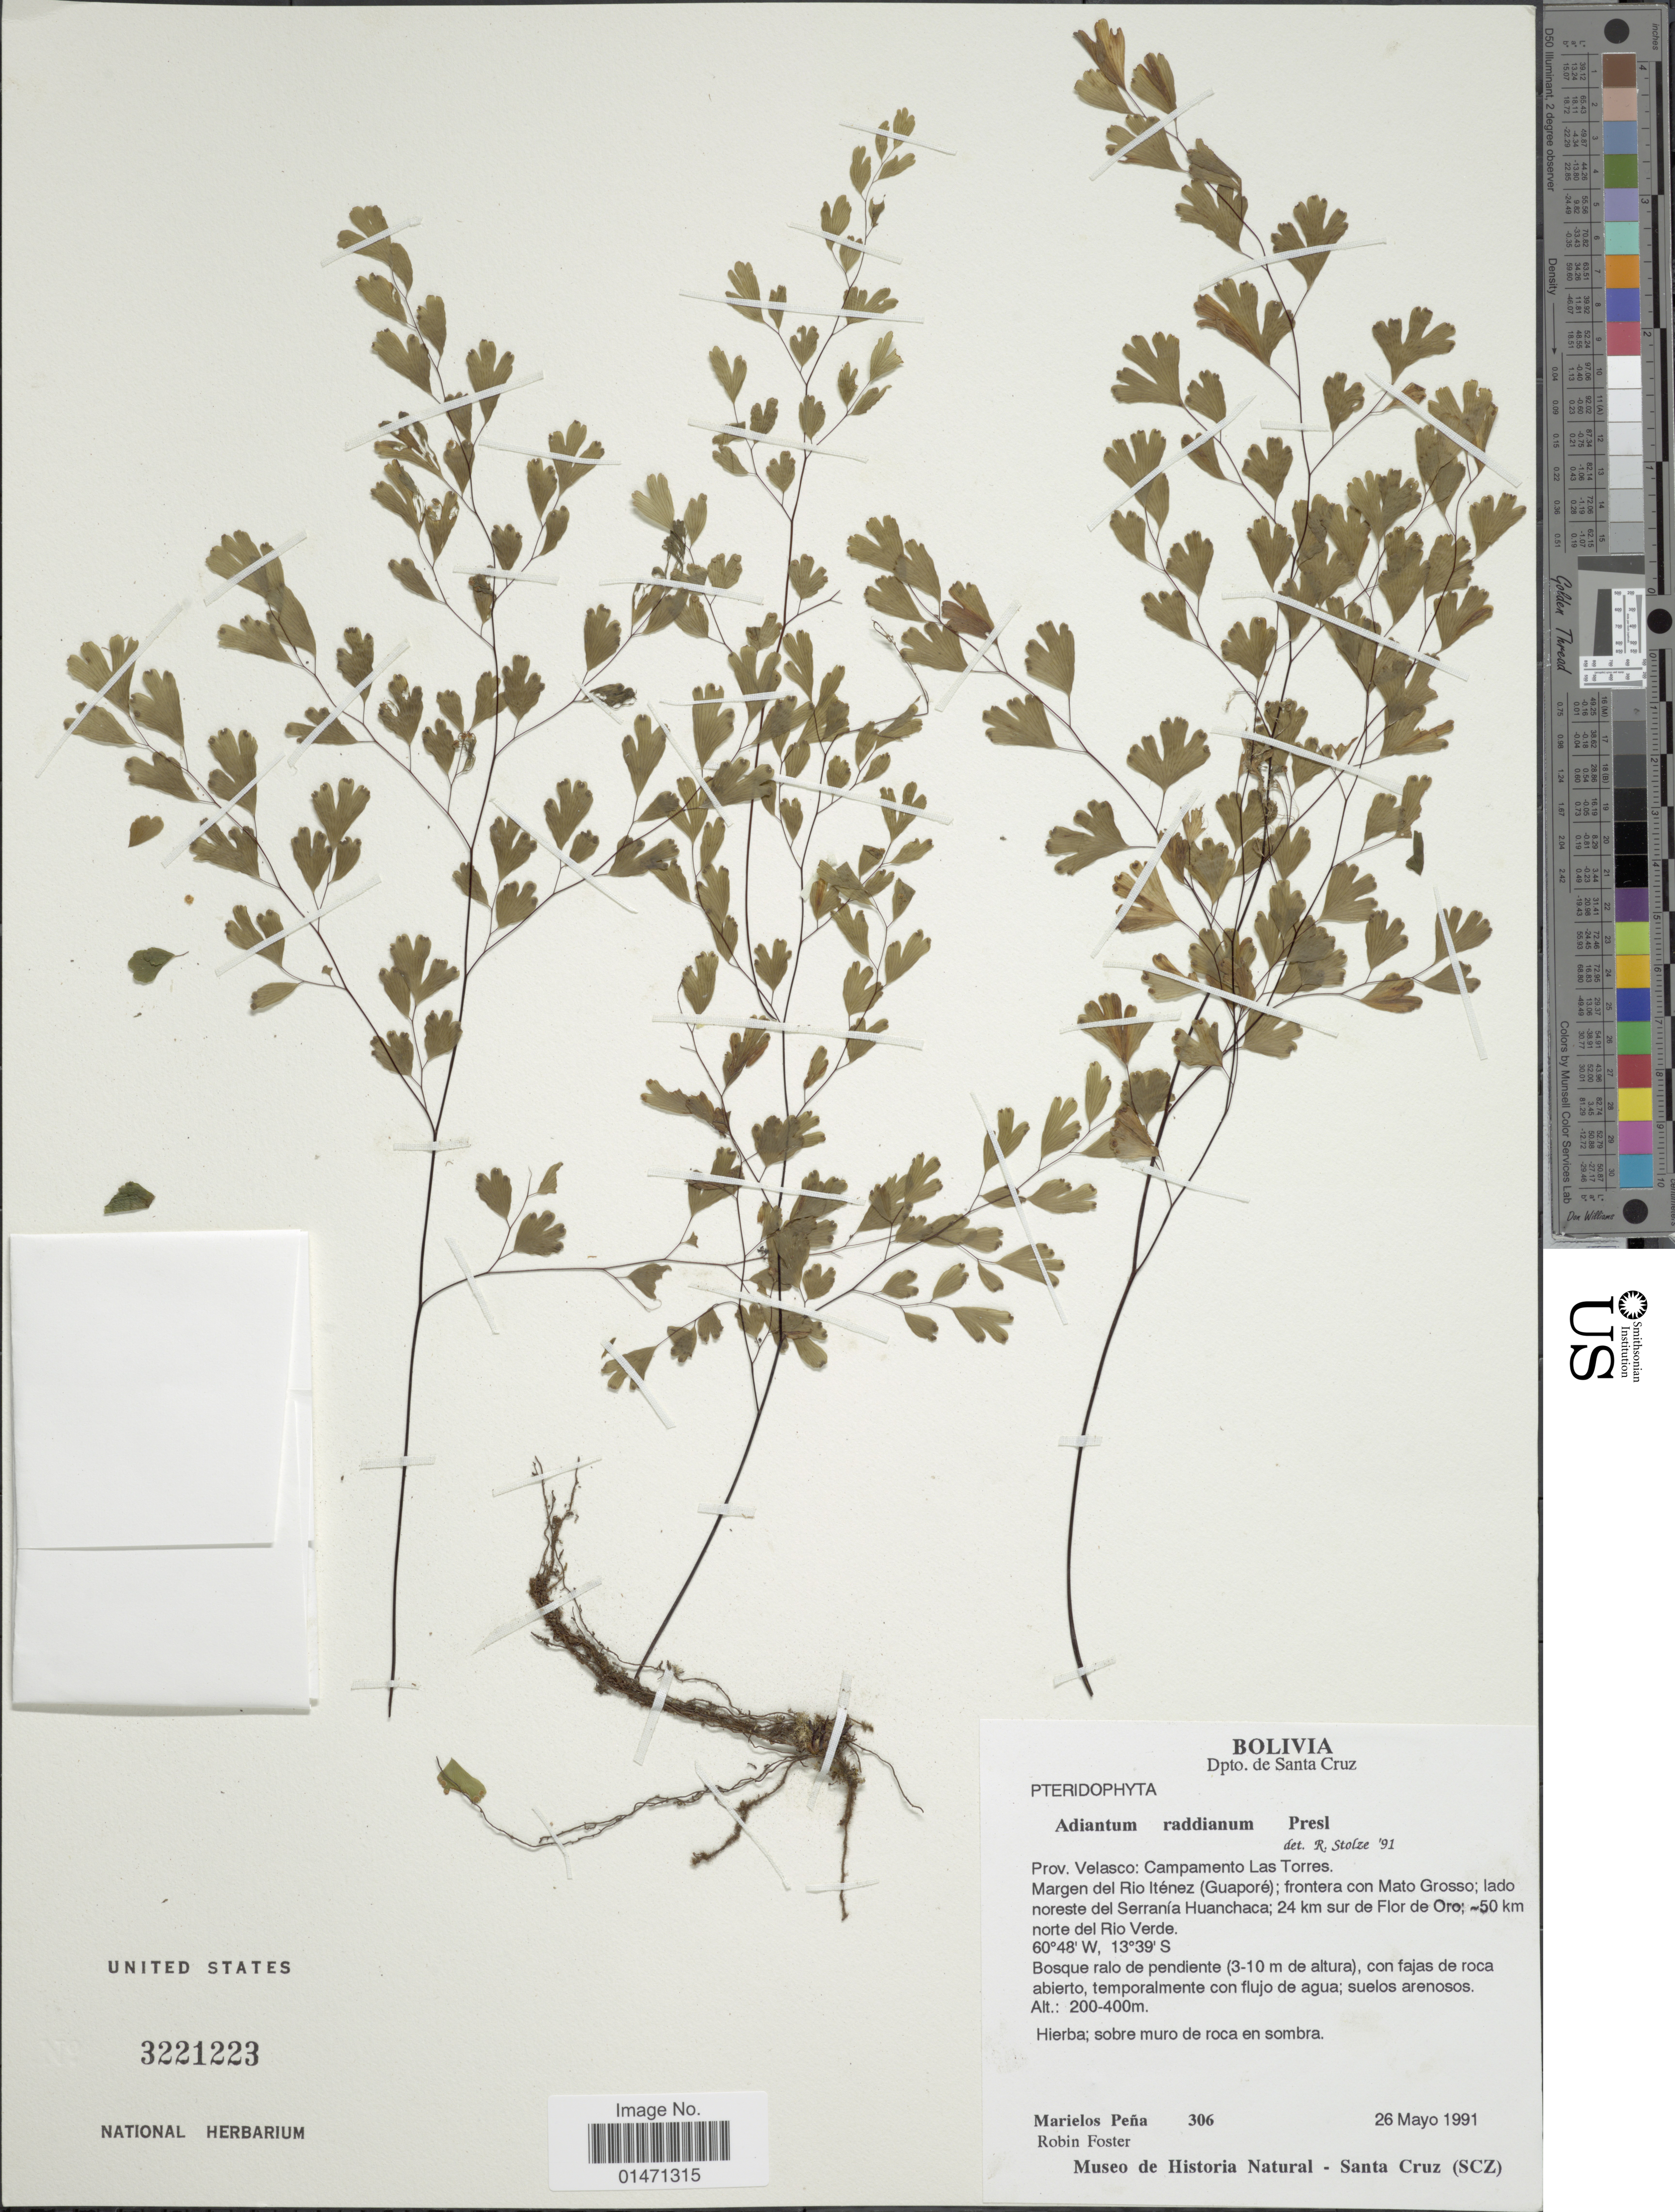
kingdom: Plantae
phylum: Tracheophyta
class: Polypodiopsida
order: Polypodiales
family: Pteridaceae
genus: Adiantum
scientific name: Adiantum raddianum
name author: C. Presl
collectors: M. Peña & R. Foster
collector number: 306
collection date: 1991-05-26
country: Bolivia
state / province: Santa Cruz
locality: Dpto. de Santa Cruz, Prov. Velasco: Campamento Las Torres, Margen del Rio Iténez(Guaporé); frontera con Mato Grosso; lado noreste del Serrania Huanchaca; 24km sur de Flor de Oro; 50km norte del Rio Verde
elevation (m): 200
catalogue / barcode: US 3221223